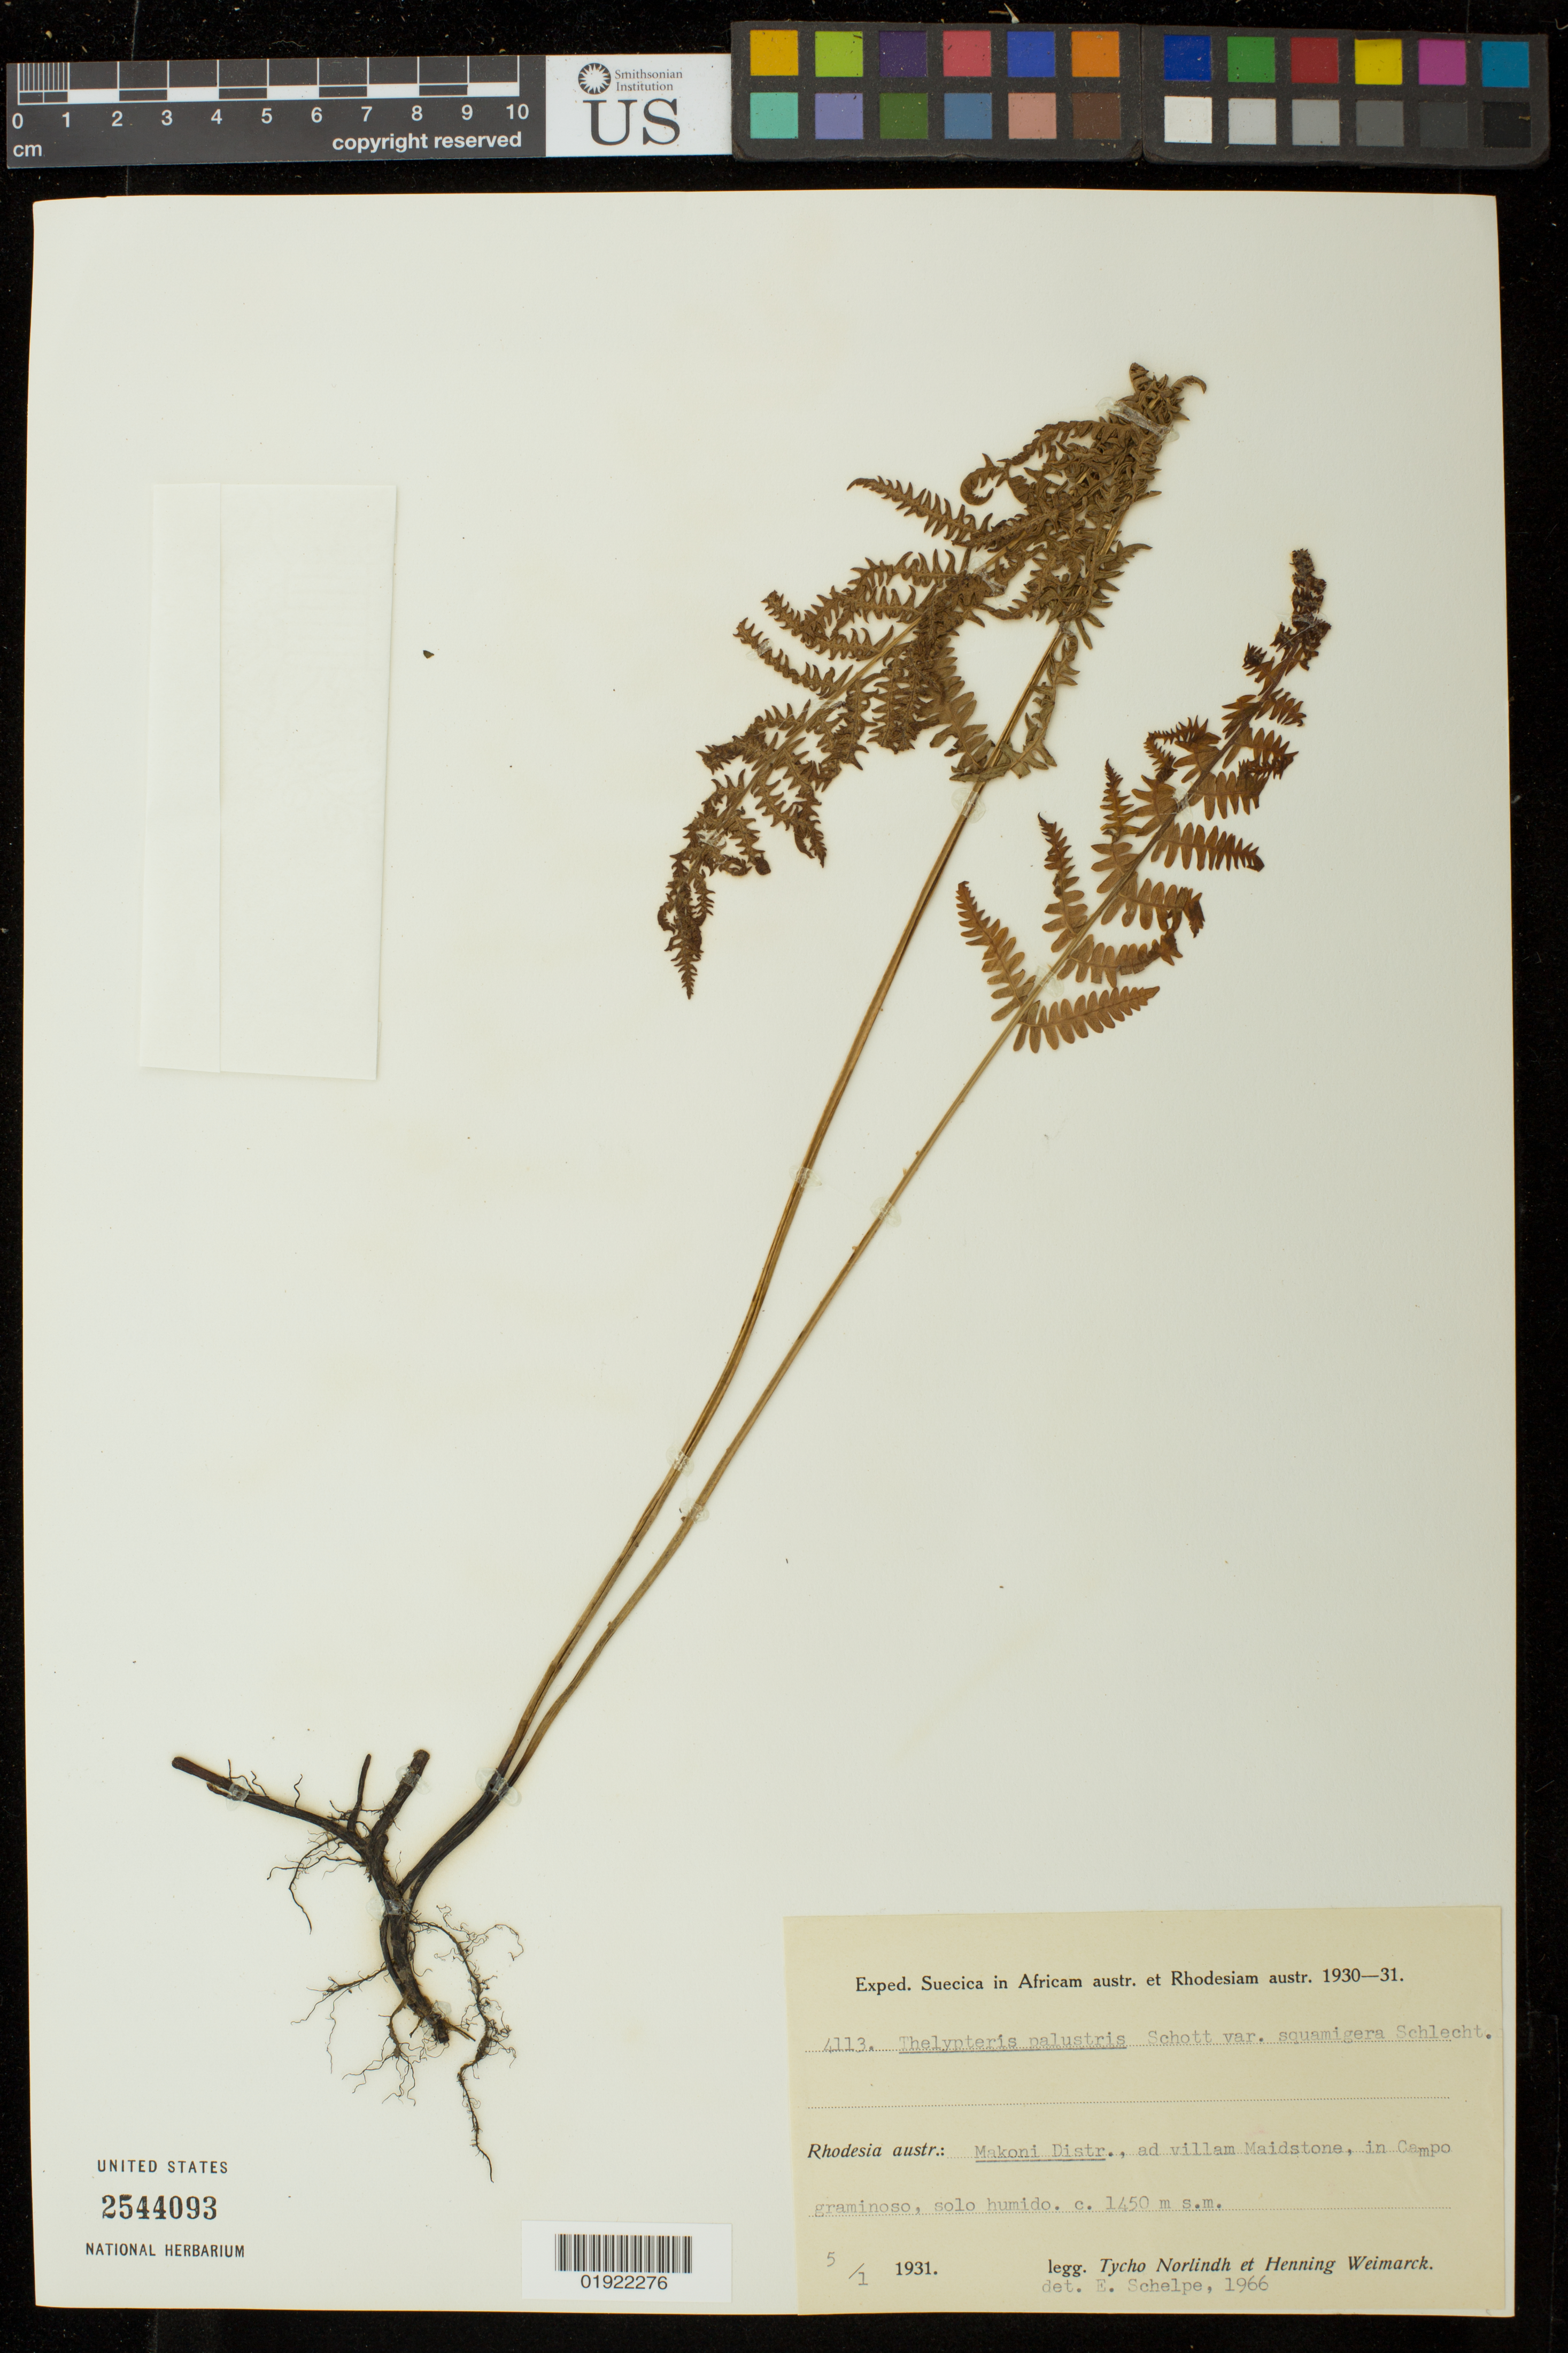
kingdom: Plantae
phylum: Tracheophyta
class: Polypodiopsida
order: Polypodiales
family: Thelypteridaceae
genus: Thelypteris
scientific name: Thelypteris confluens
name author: (Thunb.) C.V. Morton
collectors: T. Norlindh & H. Weimarck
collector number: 4113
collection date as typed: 5/1 1931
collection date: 1931-01-05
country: Zimbabwe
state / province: Manicaland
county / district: Makoni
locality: ad villam Maidstone, in Campo graminoso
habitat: solo humido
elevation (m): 1450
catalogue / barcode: US 2544093